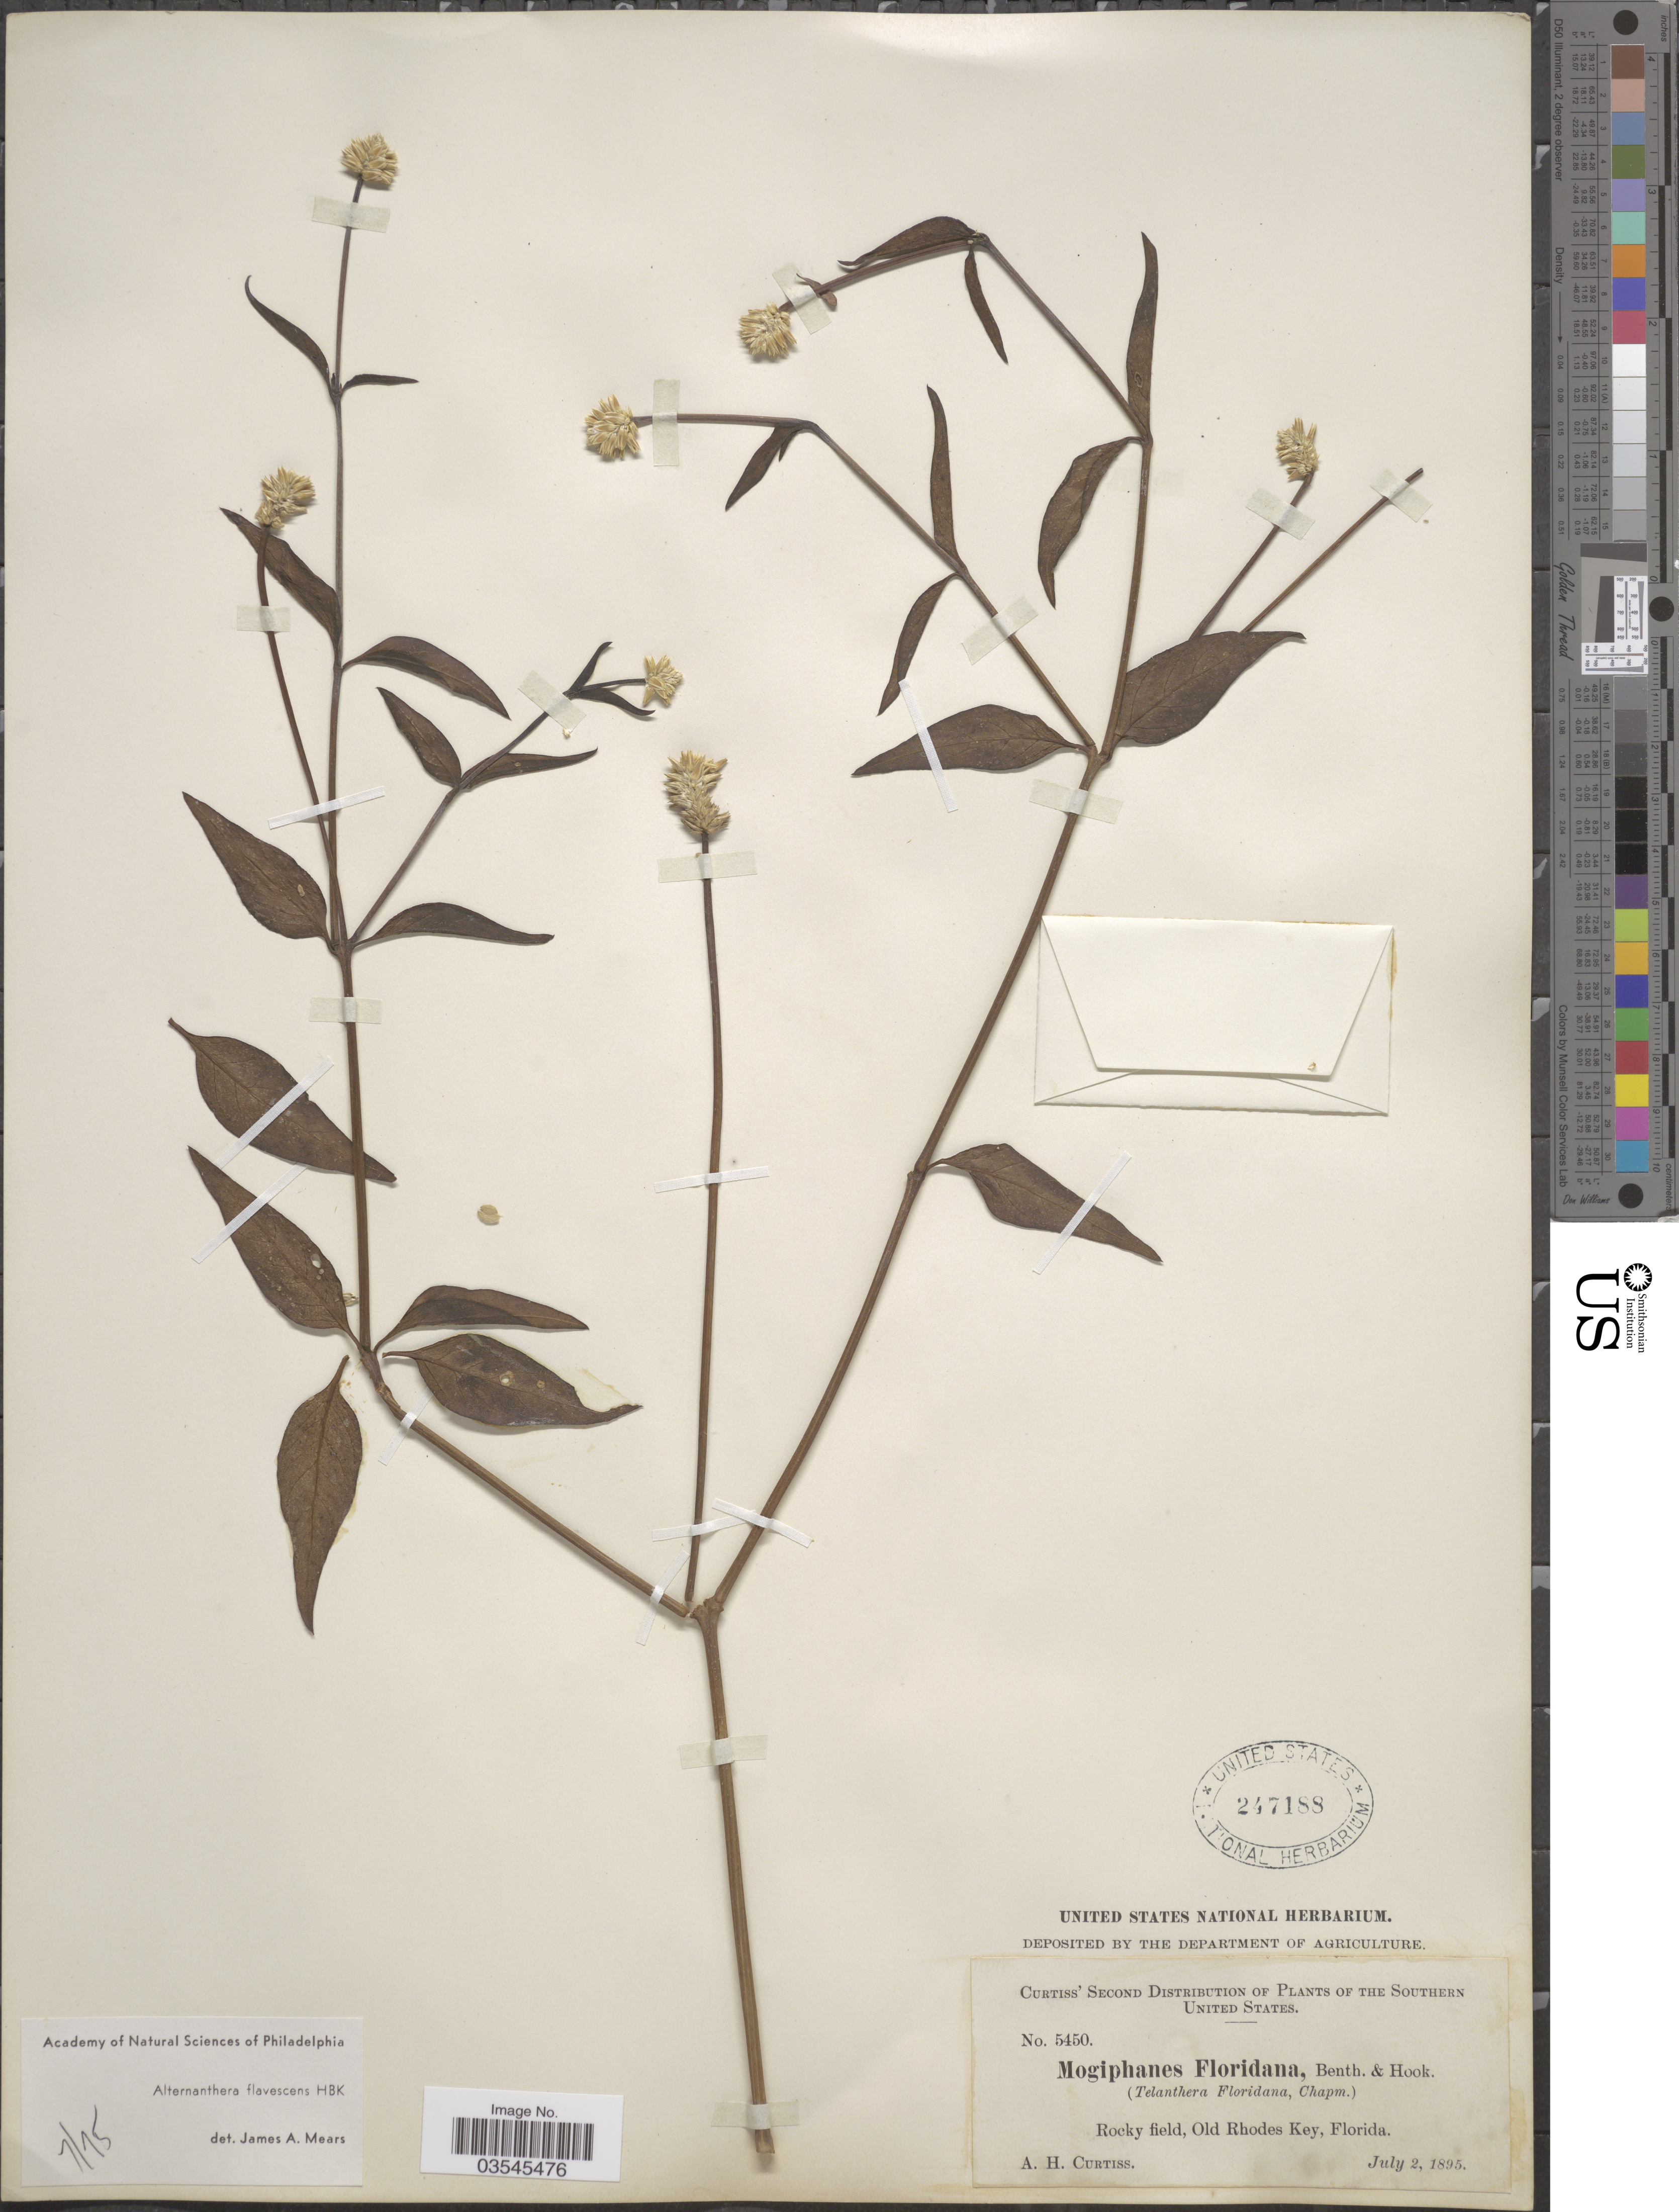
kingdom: Plantae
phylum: Tracheophyta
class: Magnoliopsida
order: Caryophyllales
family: Amaranthaceae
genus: Alternanthera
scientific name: Alternanthera flavescens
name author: Kunth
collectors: A. H. Curtiss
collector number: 5450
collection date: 1895-07-02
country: United States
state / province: Florida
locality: Southern Florida. Rocky field, Old Rhodes Key.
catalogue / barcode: US 247188